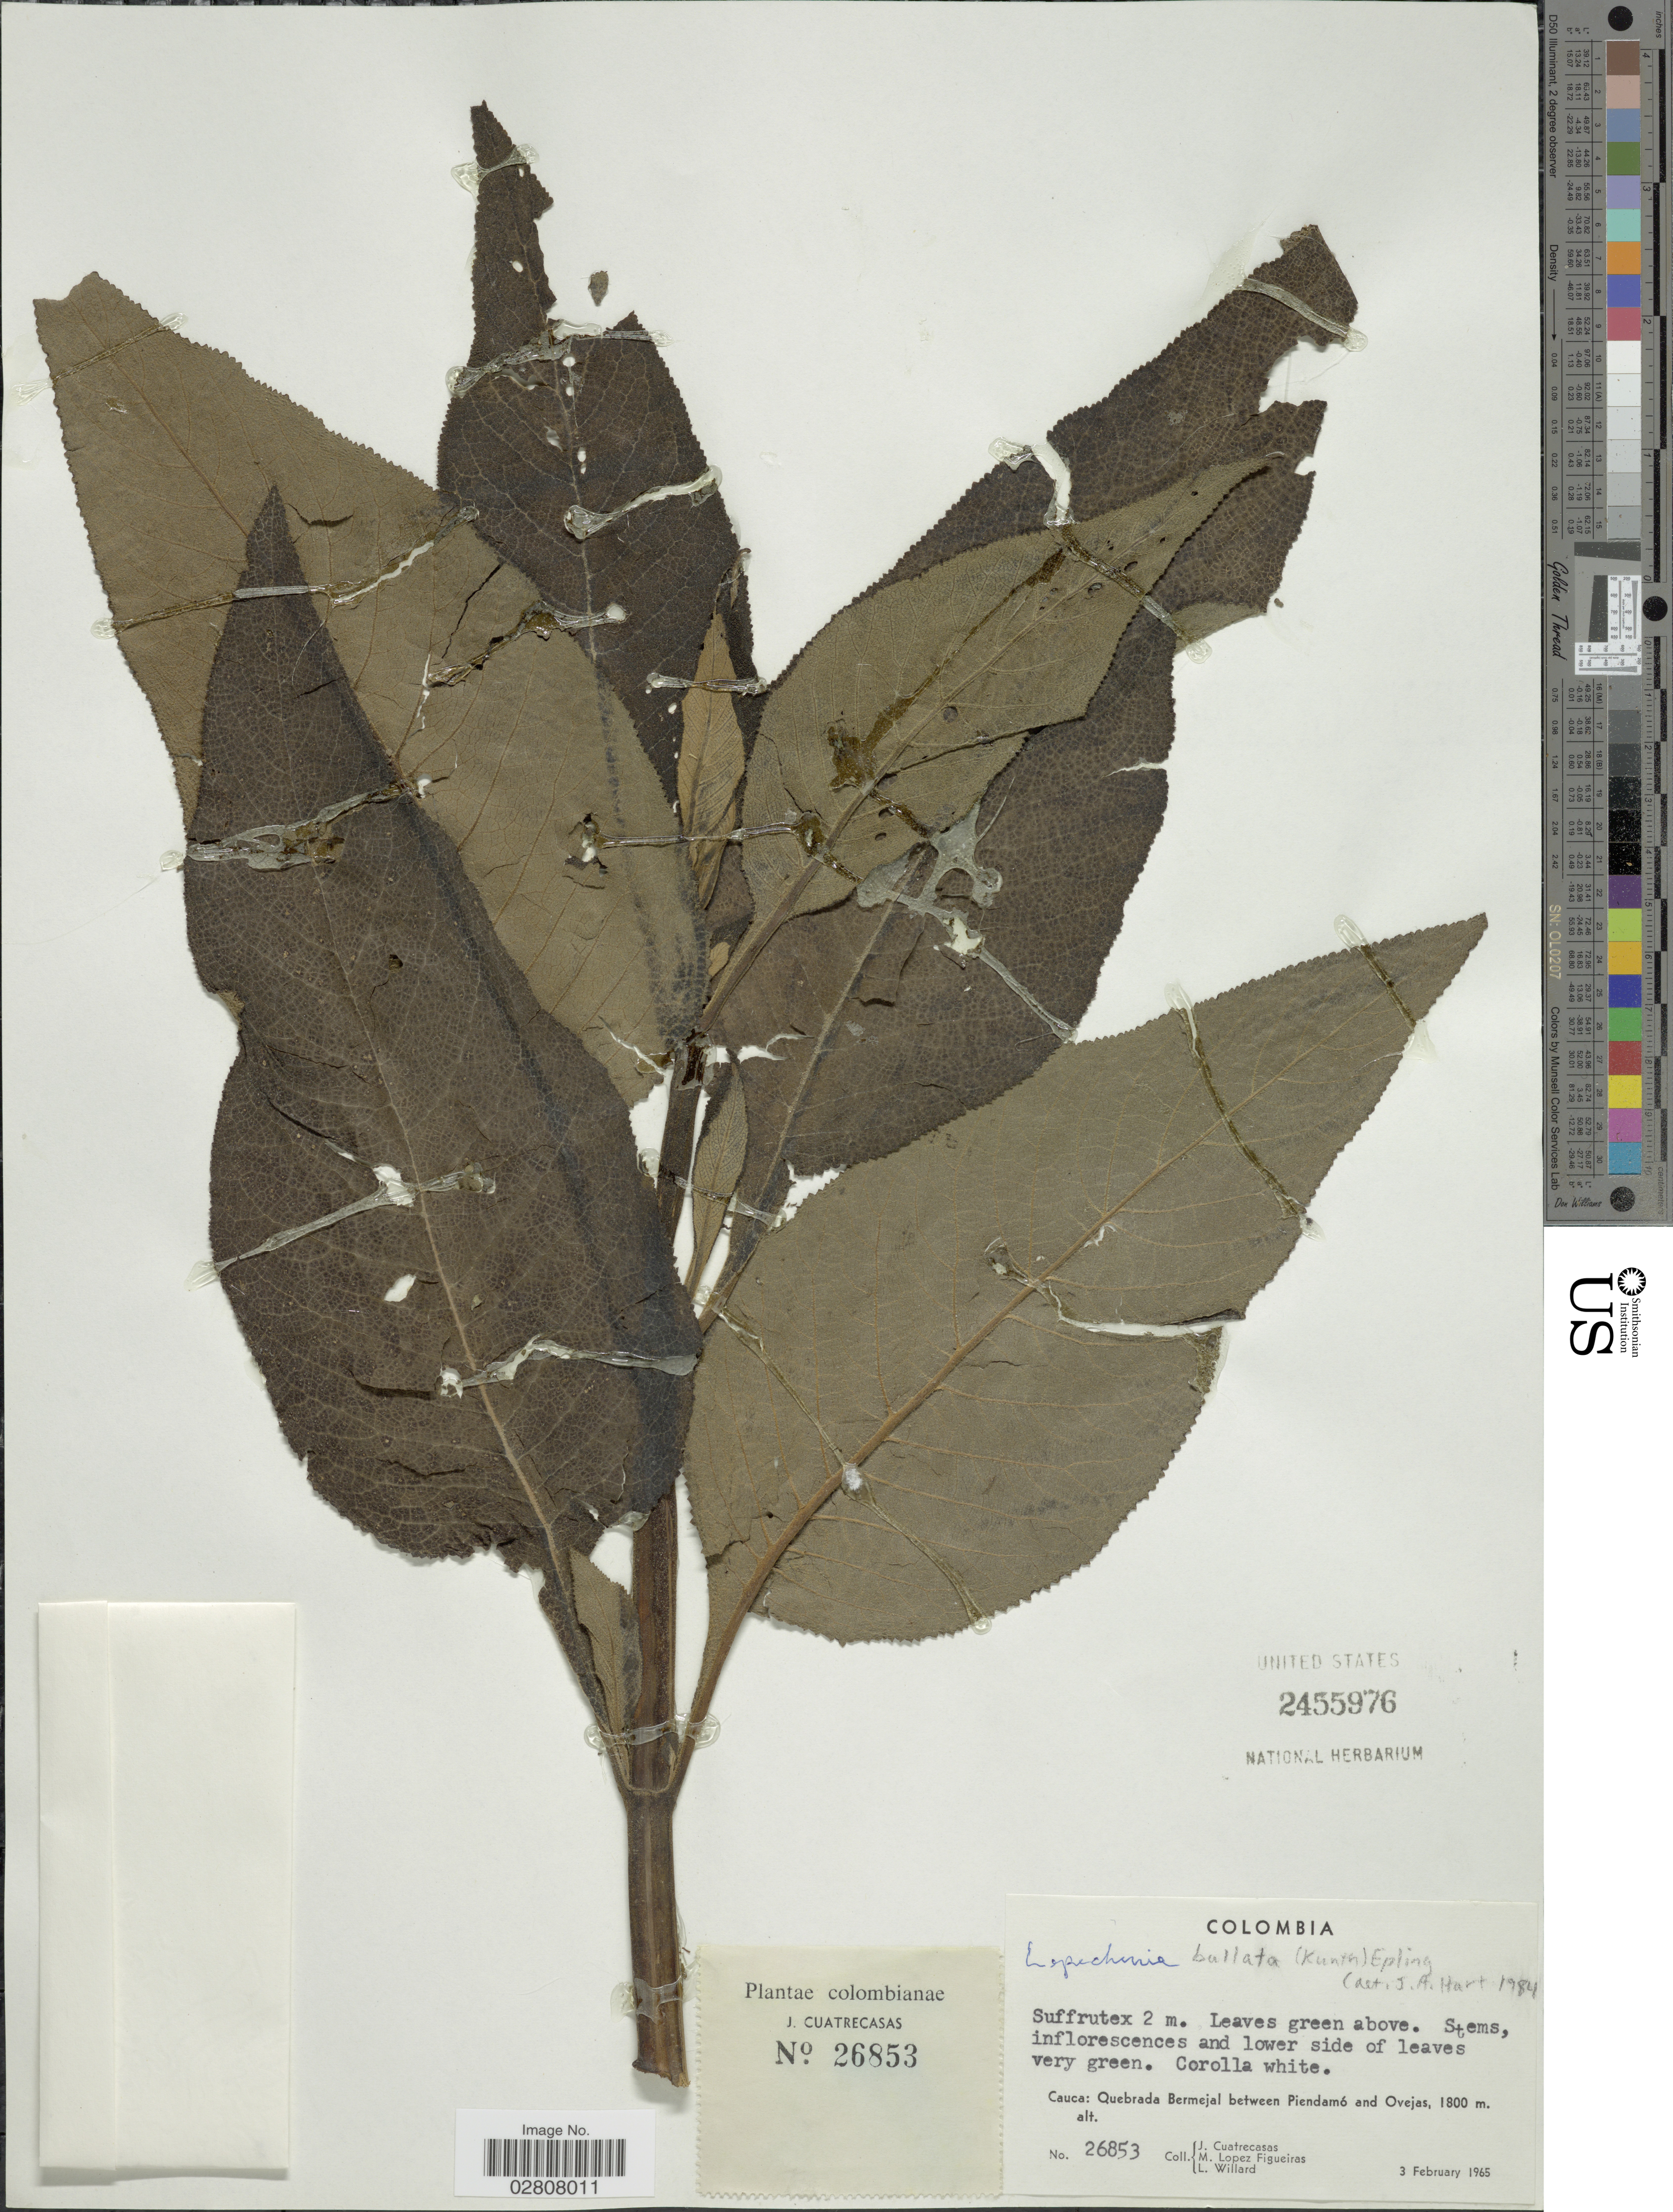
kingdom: Plantae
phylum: Tracheophyta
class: Magnoliopsida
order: Lamiales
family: Lamiaceae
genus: Lepechinia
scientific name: Lepechinia bullata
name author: (Kunth) Epling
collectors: J. Cuatrecasas, M. López Figueiras & L. Willard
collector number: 26853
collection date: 1965-02-03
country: Colombia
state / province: Cauca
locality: Quebrada Bermejal between Piendamó and Ovejas.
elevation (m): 1800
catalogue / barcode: US 2455976